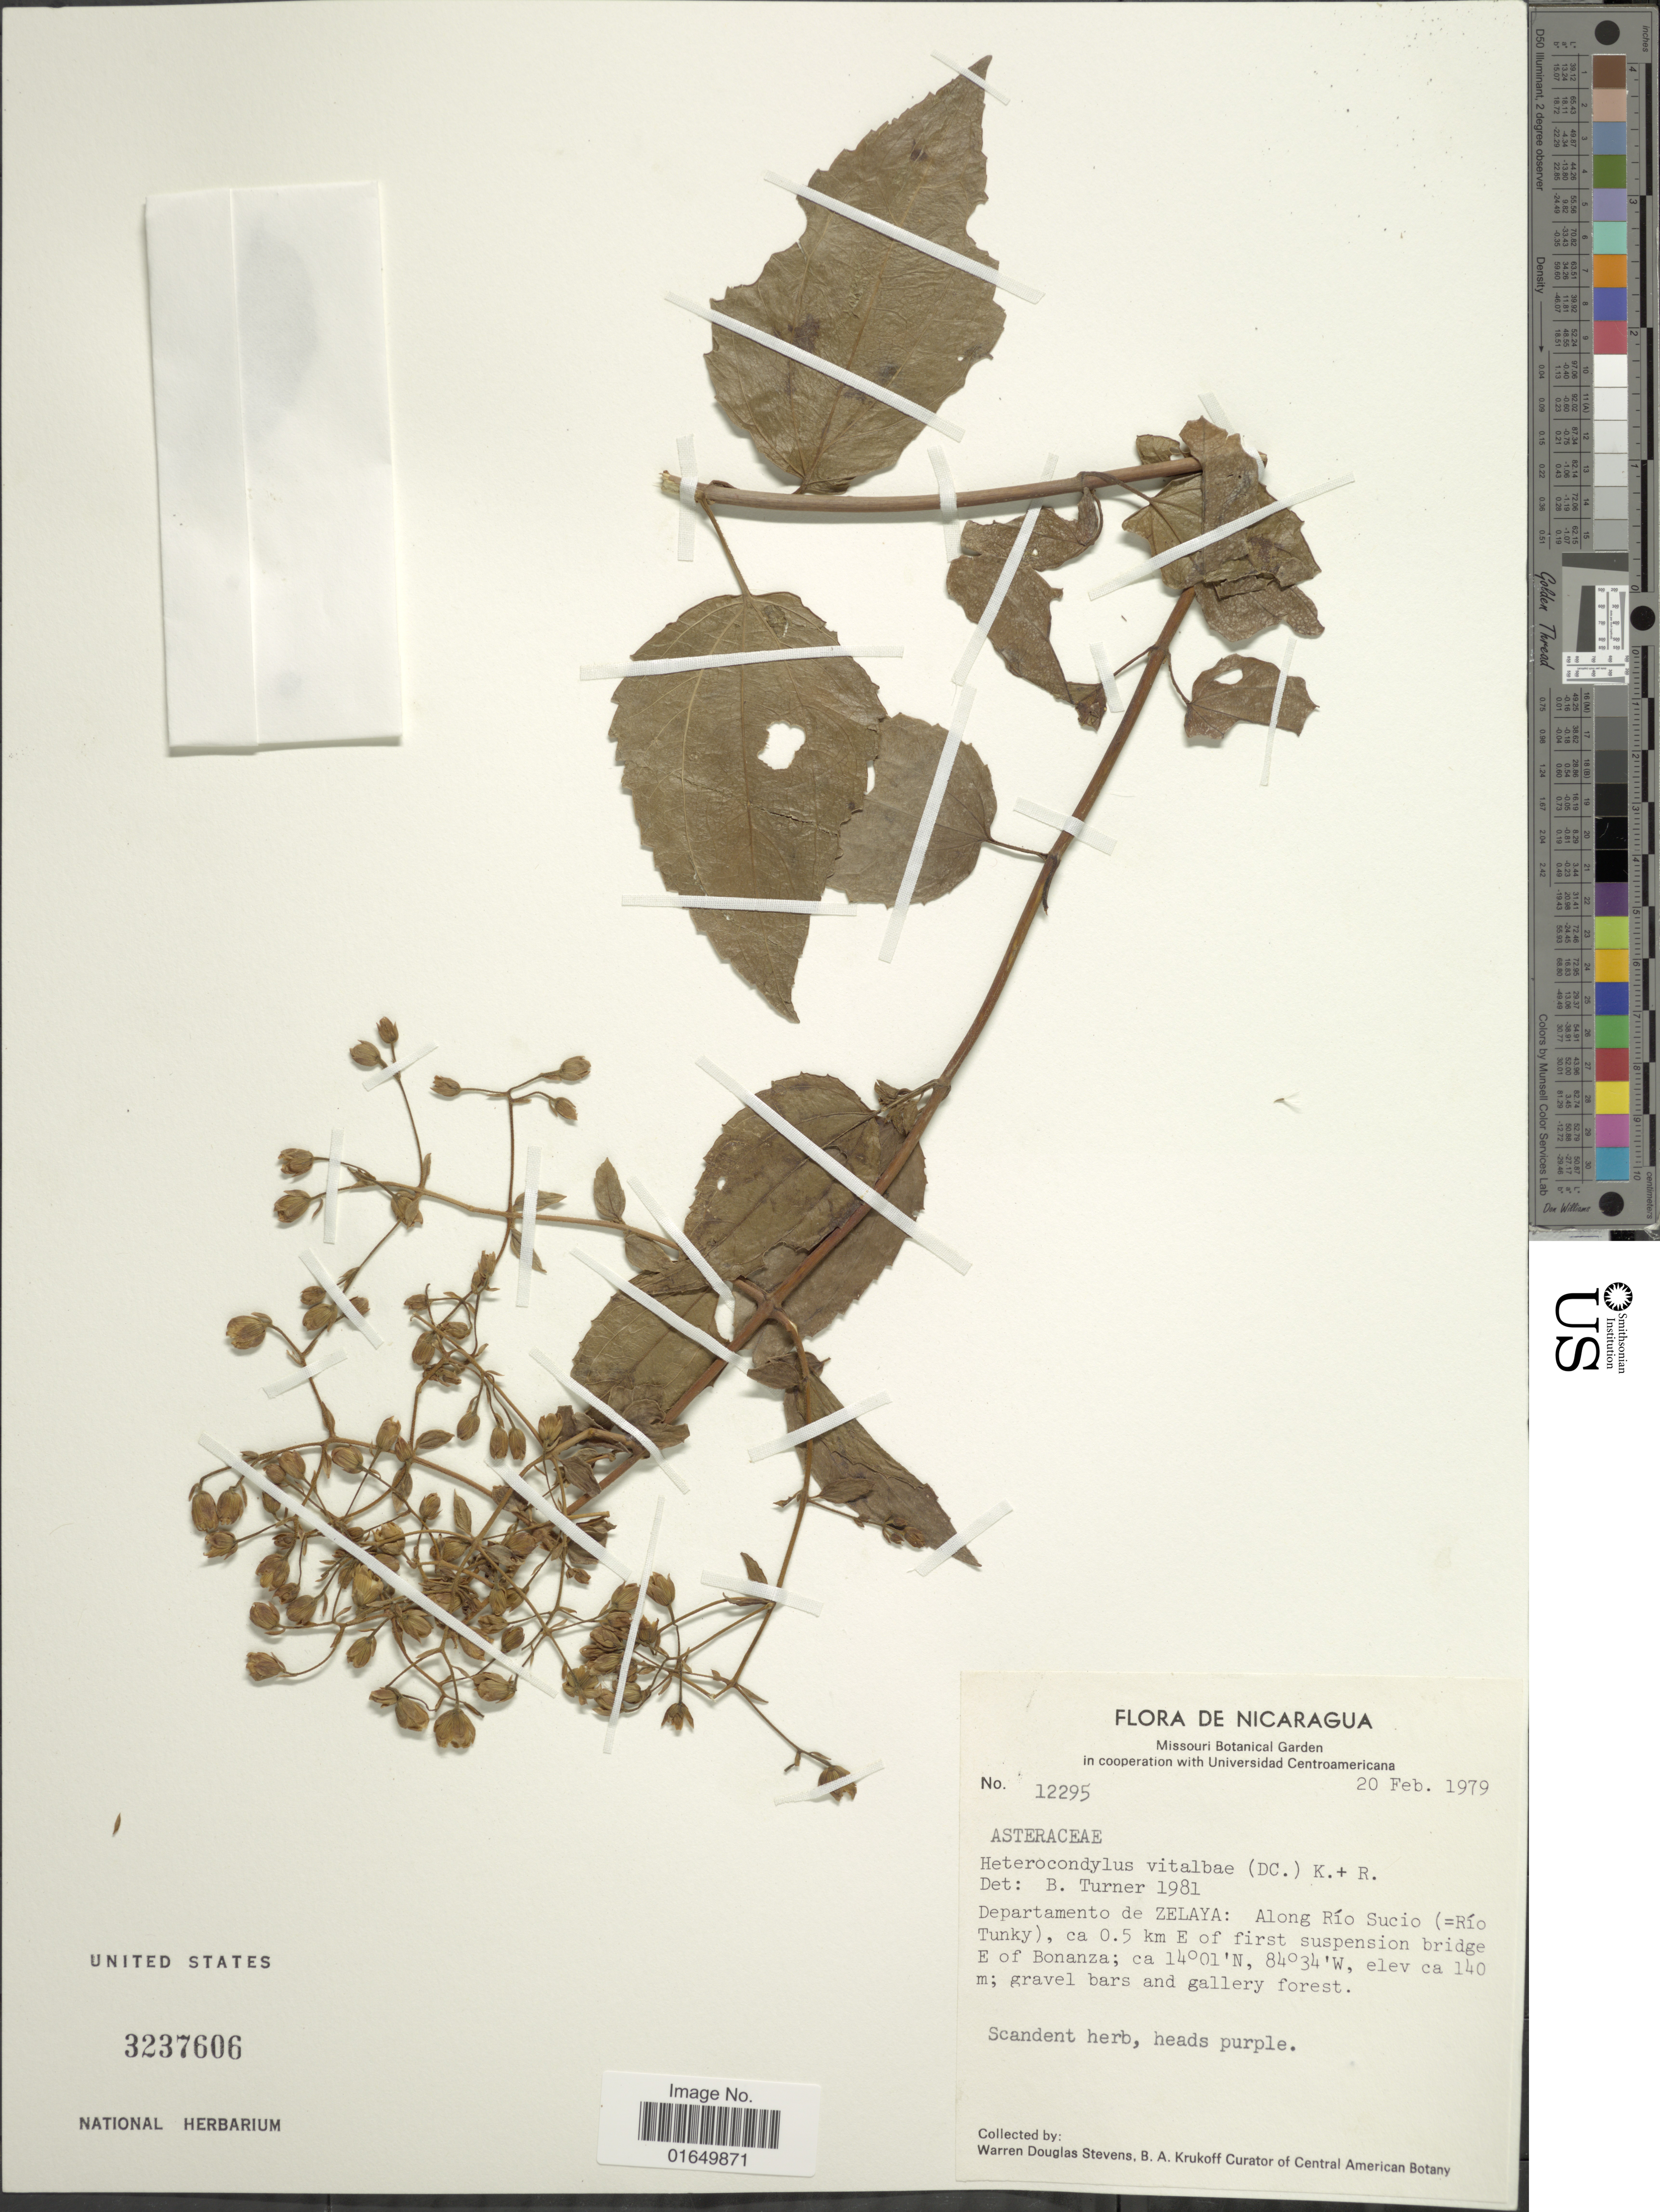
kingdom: Plantae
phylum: Tracheophyta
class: Magnoliopsida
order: Asterales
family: Asteraceae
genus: Heterocondylus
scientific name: Heterocondylus vitalbae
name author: (DC.) R.M. King & H. Rob.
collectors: W. D. Stevens & B. A. Krukoff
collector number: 12295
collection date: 1979-02-20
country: Nicaragua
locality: Departamento de Zelaya: Along Río Sucio (=Río Tunky), ca 0.5 km E of first suspension bridge E of Bonanza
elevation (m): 140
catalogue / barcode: US 3237606